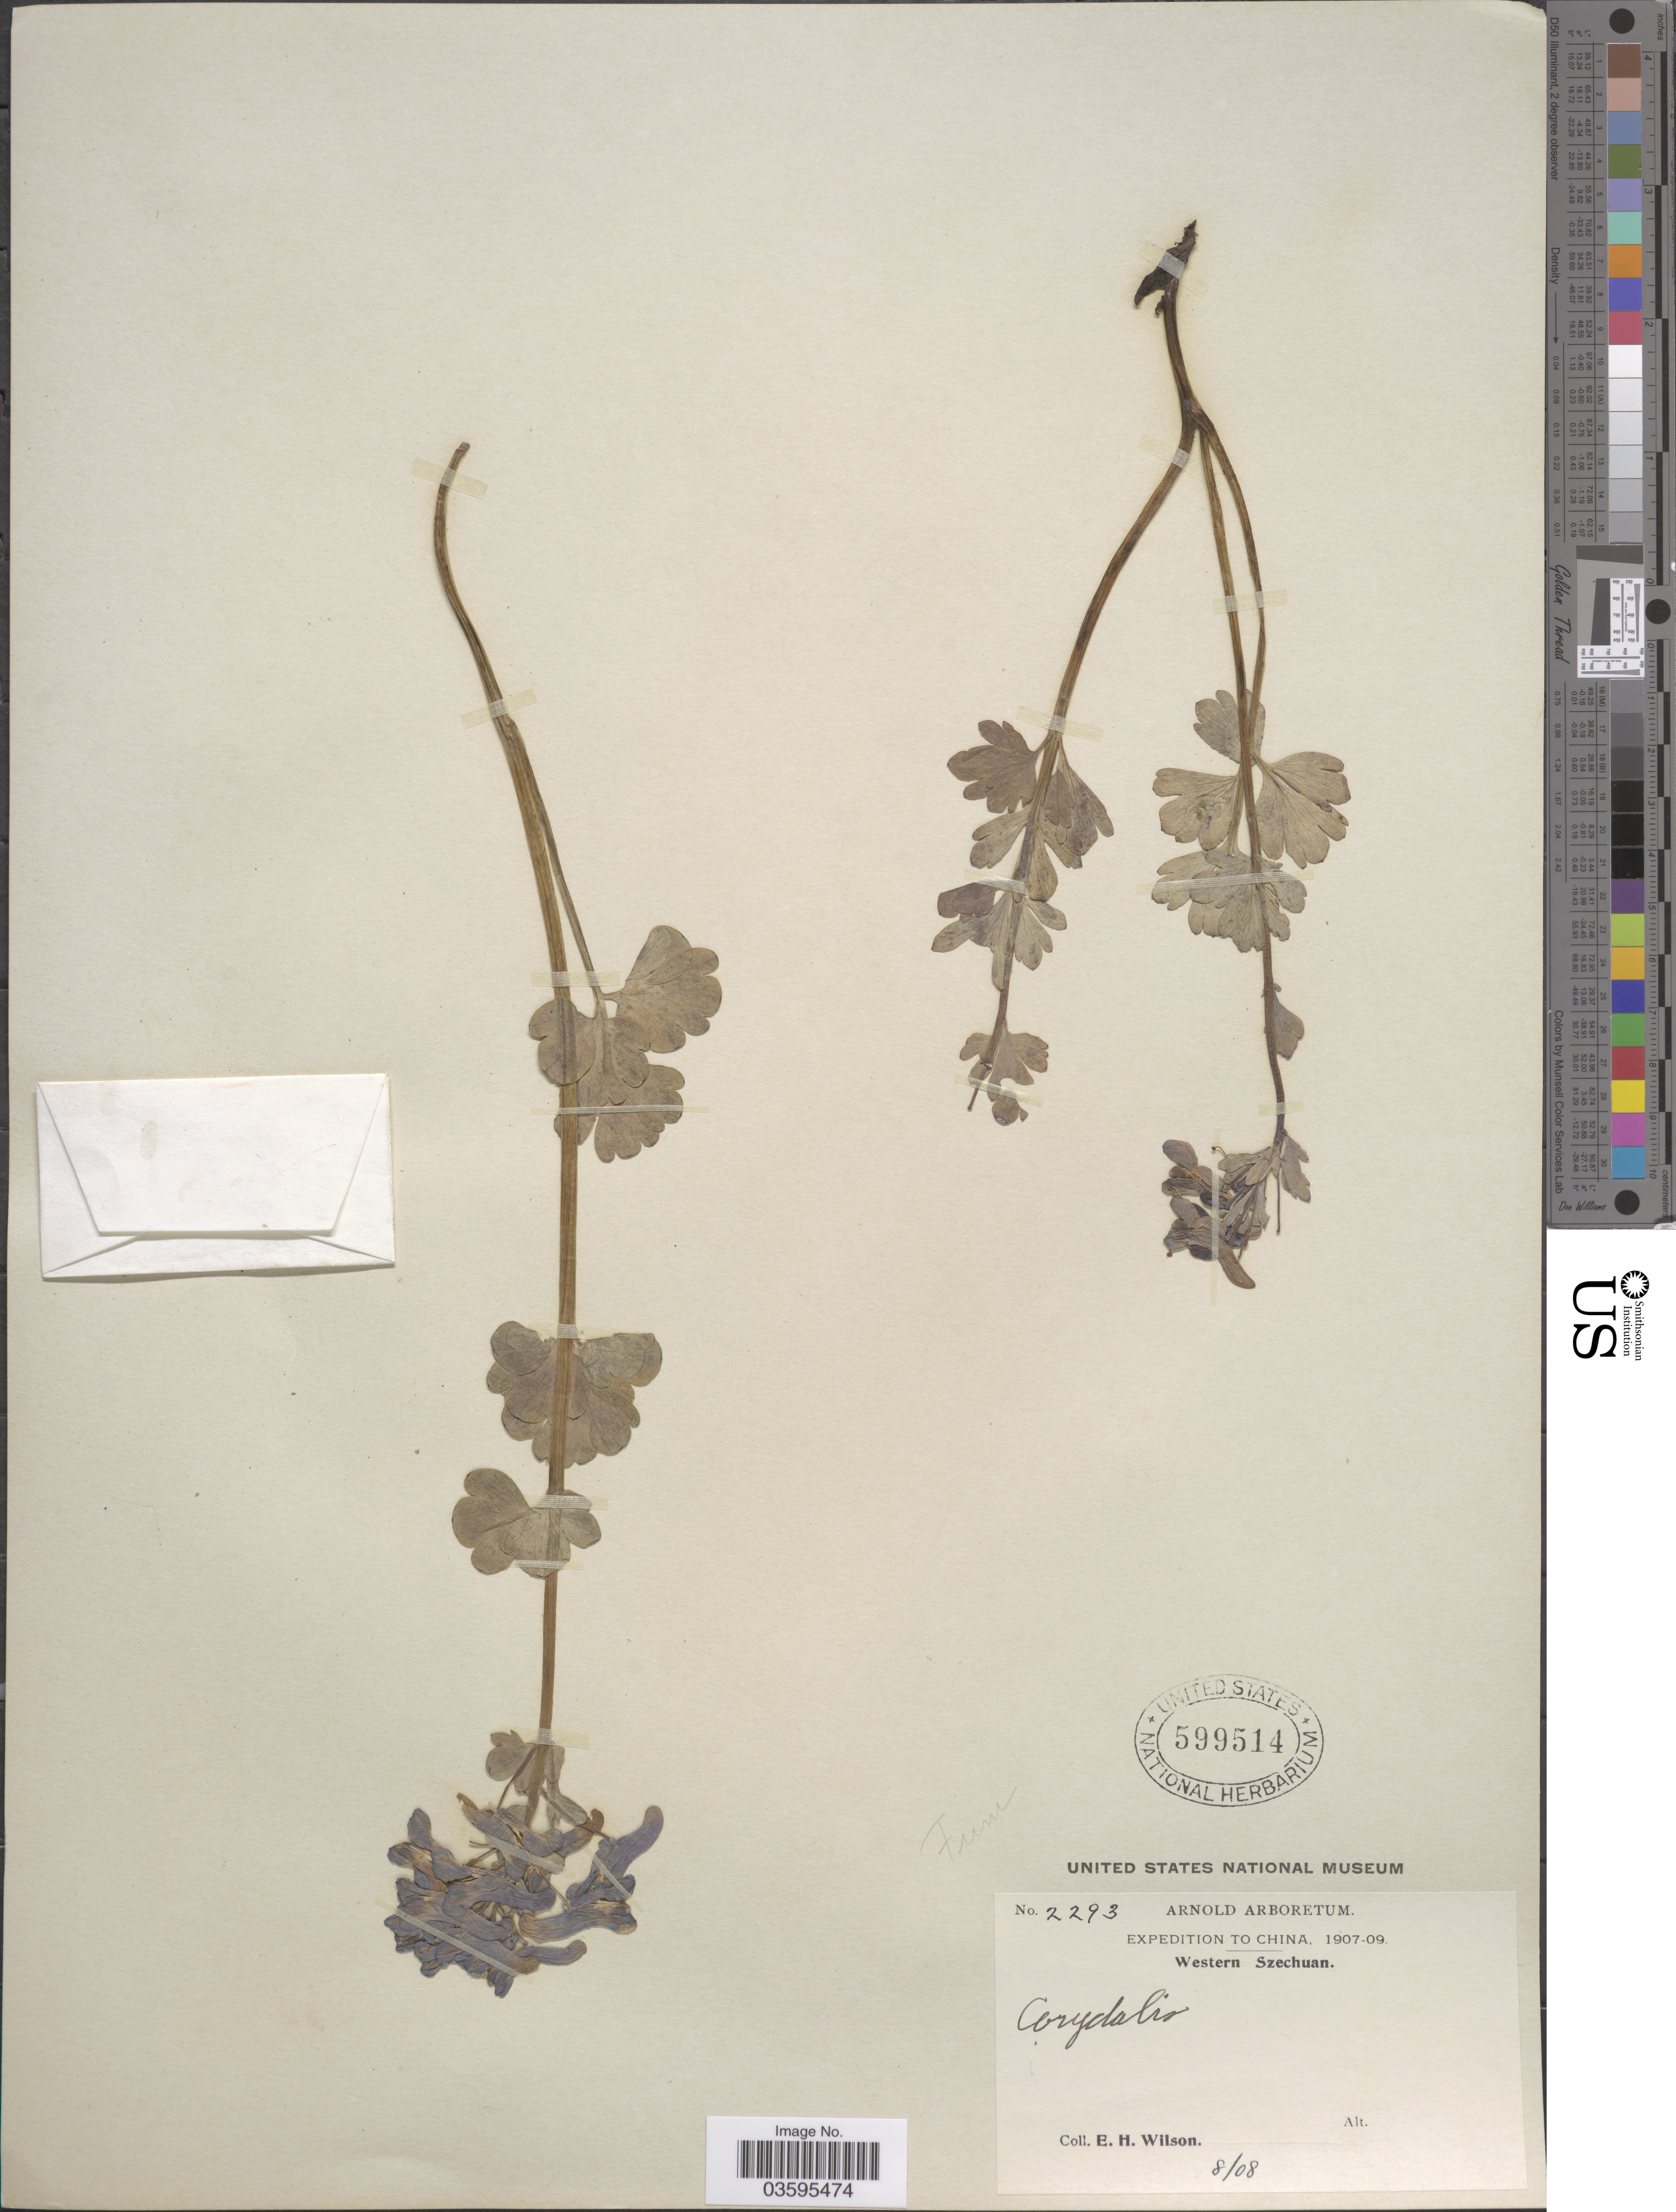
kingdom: Plantae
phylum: Tracheophyta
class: Magnoliopsida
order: Ranunculales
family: Papaveraceae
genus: Corydalis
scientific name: Corydalis sp.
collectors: E. Wilson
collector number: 2293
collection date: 1908-08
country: China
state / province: Sichuan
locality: Western Szechuan.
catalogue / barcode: US 599514